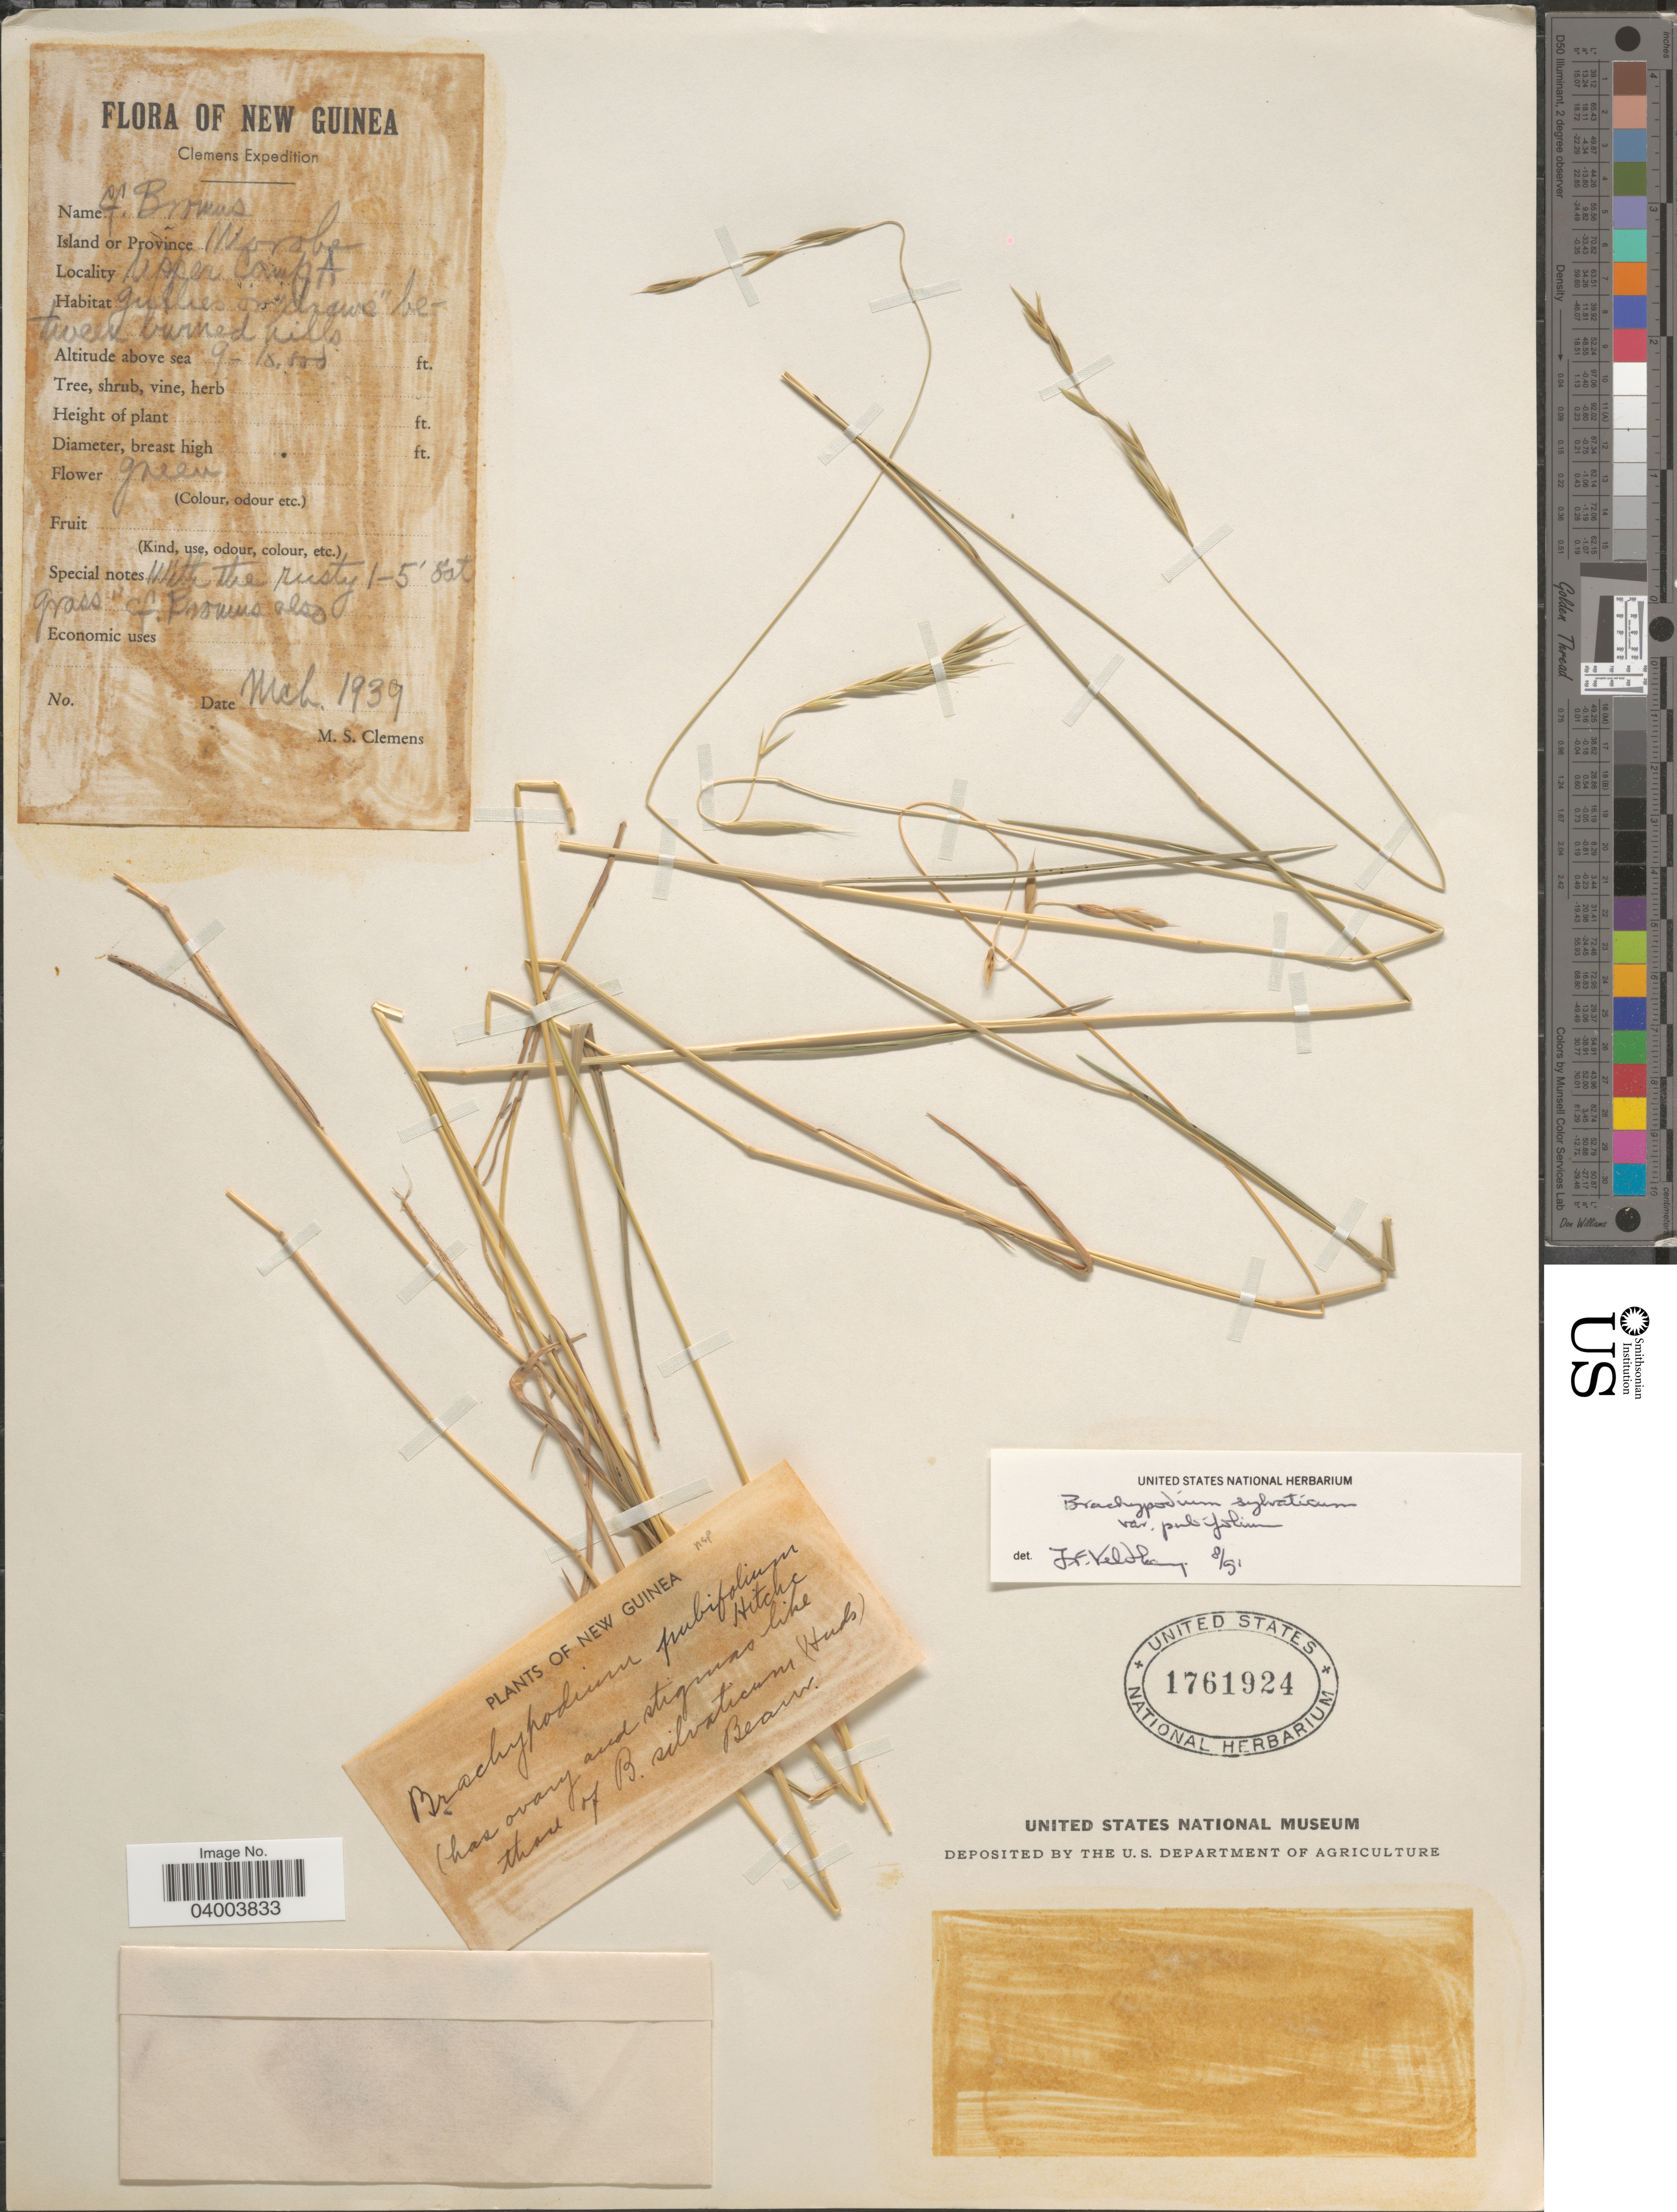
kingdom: Plantae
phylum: Tracheophyta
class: Liliopsida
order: Poales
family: Poaceae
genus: Brachypodium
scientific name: Brachypodium sylvaticum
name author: (Huds.) P. Beauv.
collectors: M. S. Clemens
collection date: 1939-03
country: Papua New Guinea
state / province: Morobe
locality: New Guinea. Island or Province Morobe. Upper Camp A.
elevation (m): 2743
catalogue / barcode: US 1761924